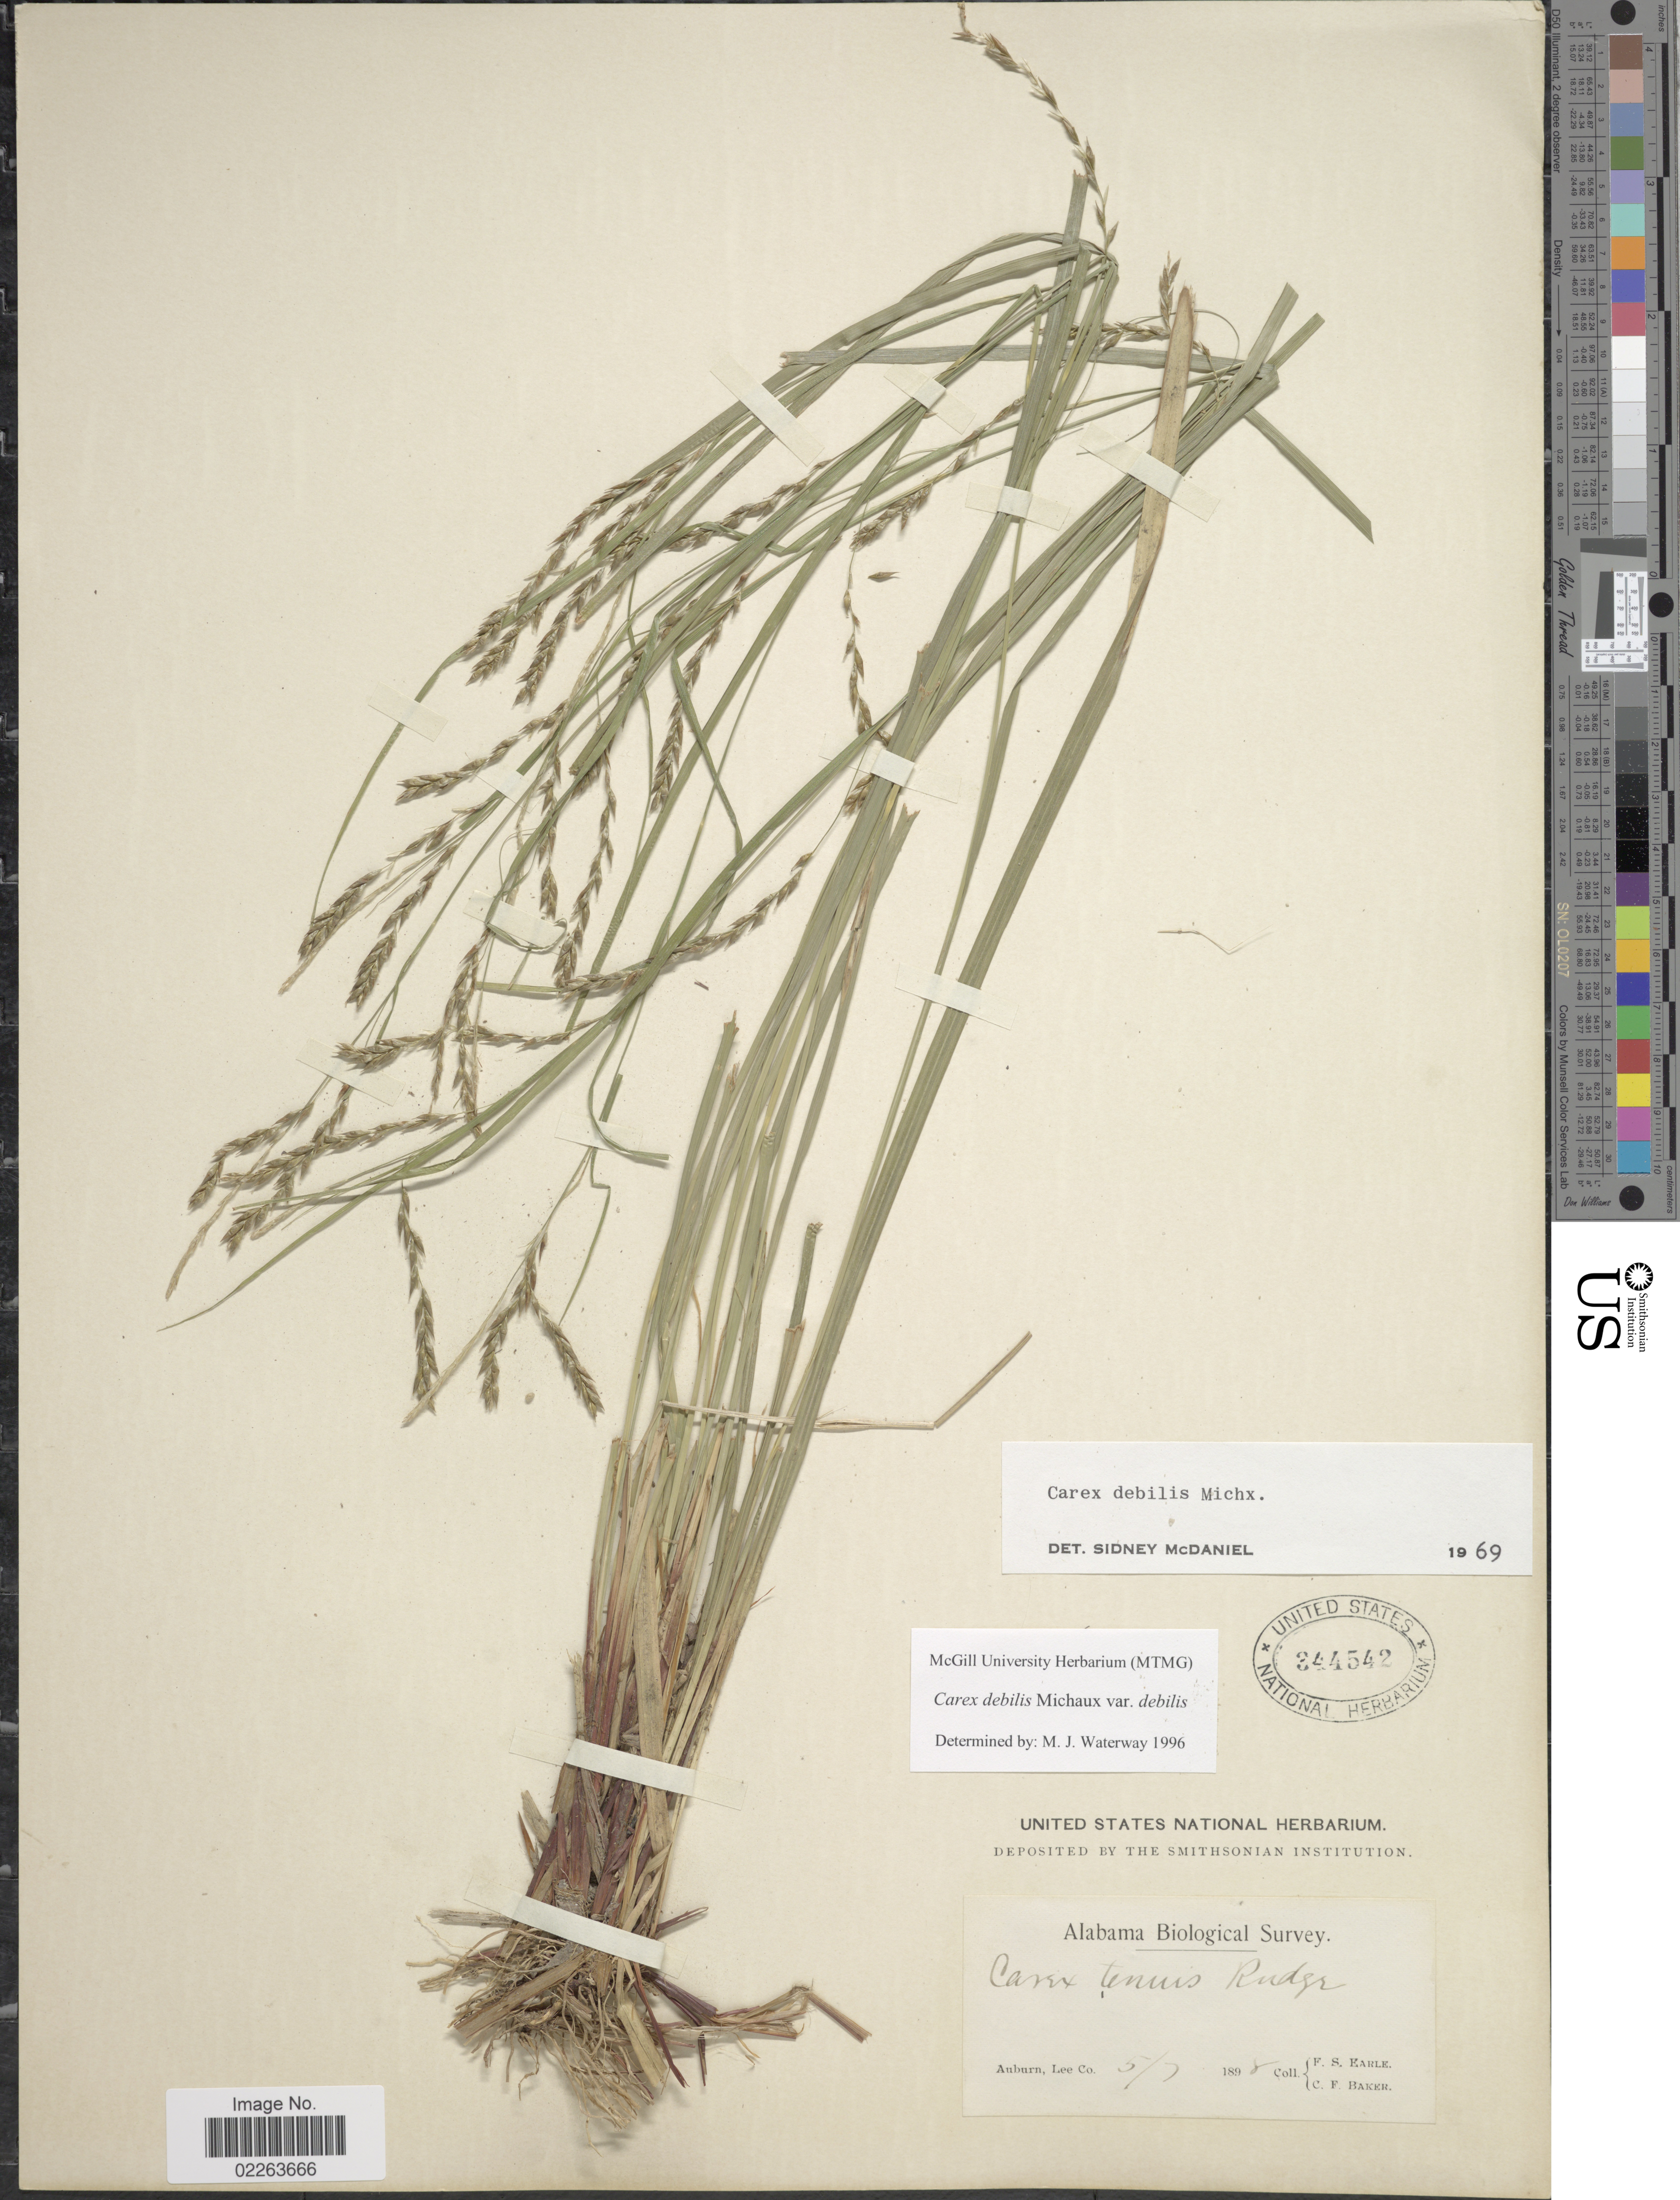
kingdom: Plantae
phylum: Tracheophyta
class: Liliopsida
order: Poales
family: Cyperaceae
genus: Carex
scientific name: Carex debilis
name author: Michx.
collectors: F. S. Earle & C. F. Baker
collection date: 1898-07-04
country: United States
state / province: Alabama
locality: Auburn, Lee Co.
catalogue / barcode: US 344542